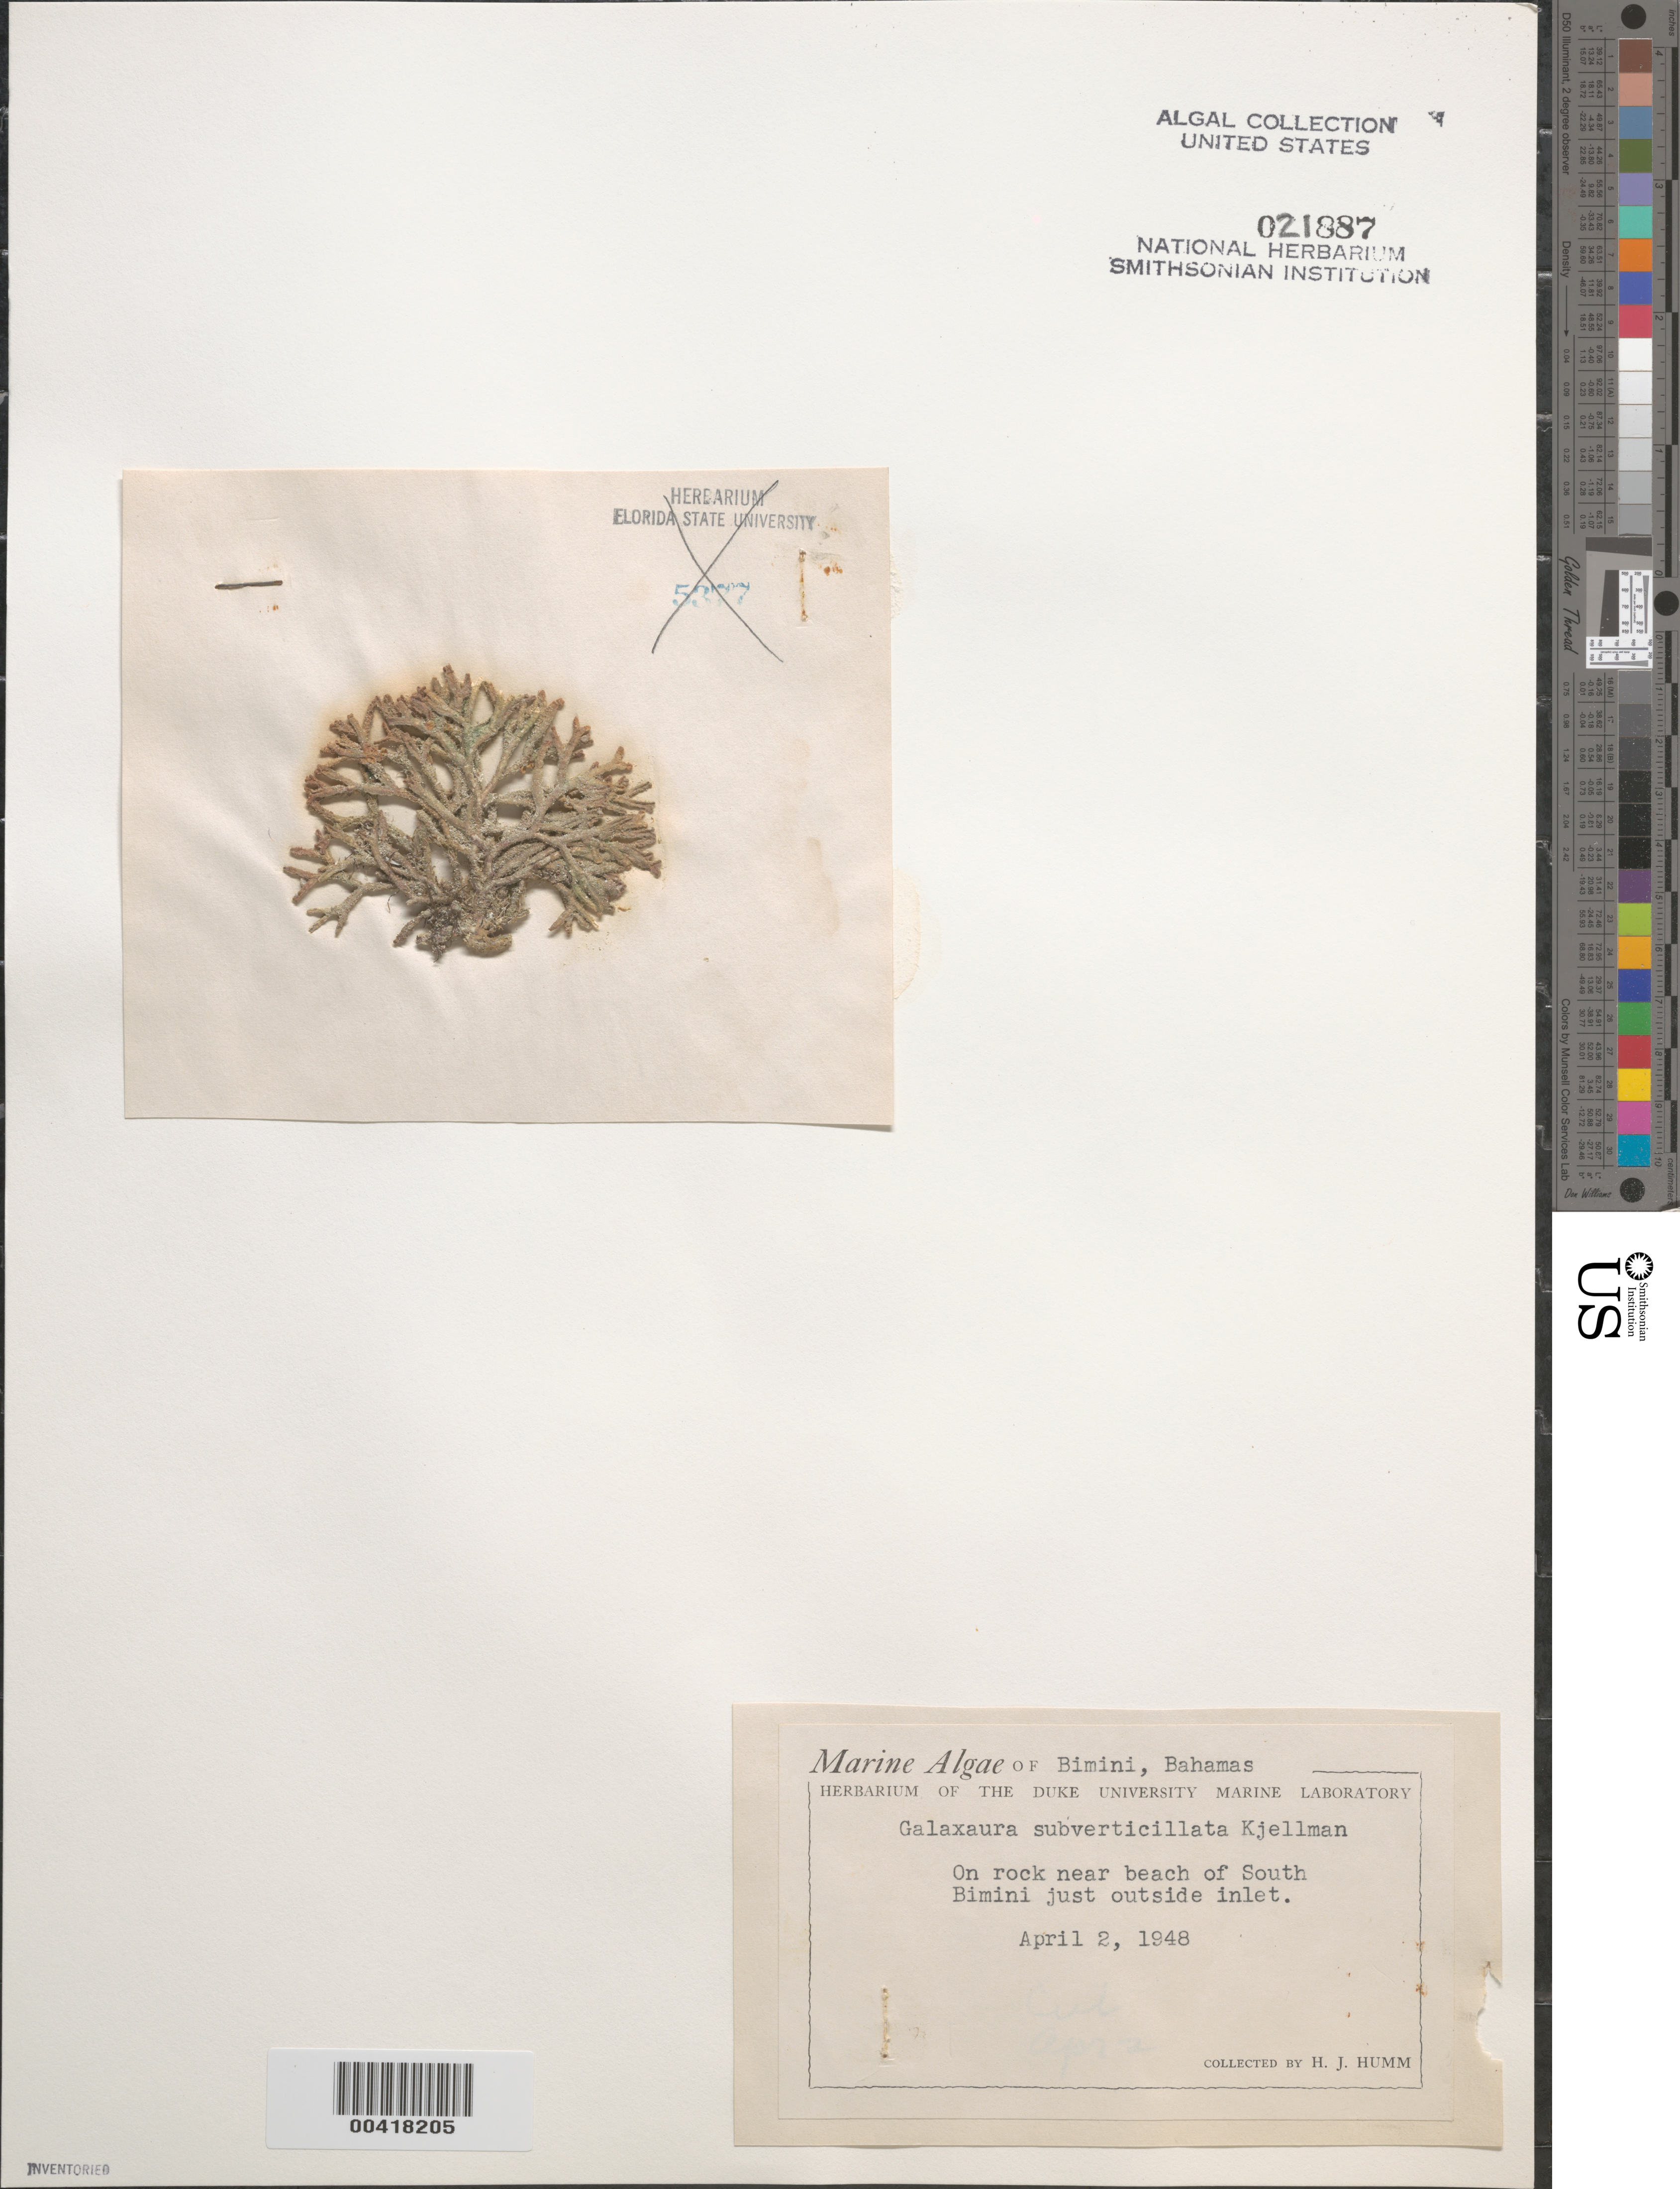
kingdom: Plantae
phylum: Rhodophyta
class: Florideophyceae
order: Nemaliales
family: Galaxauraceae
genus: Galaxaura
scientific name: Galaxaura rugosa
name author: (Ellis & Sol.) J.V.Lamouroux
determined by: Algae name updating Project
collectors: H. J. Humm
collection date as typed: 02 Apr 1948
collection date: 1948-04-02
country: Bahamas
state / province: Biminis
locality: South bimini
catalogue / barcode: US 21887